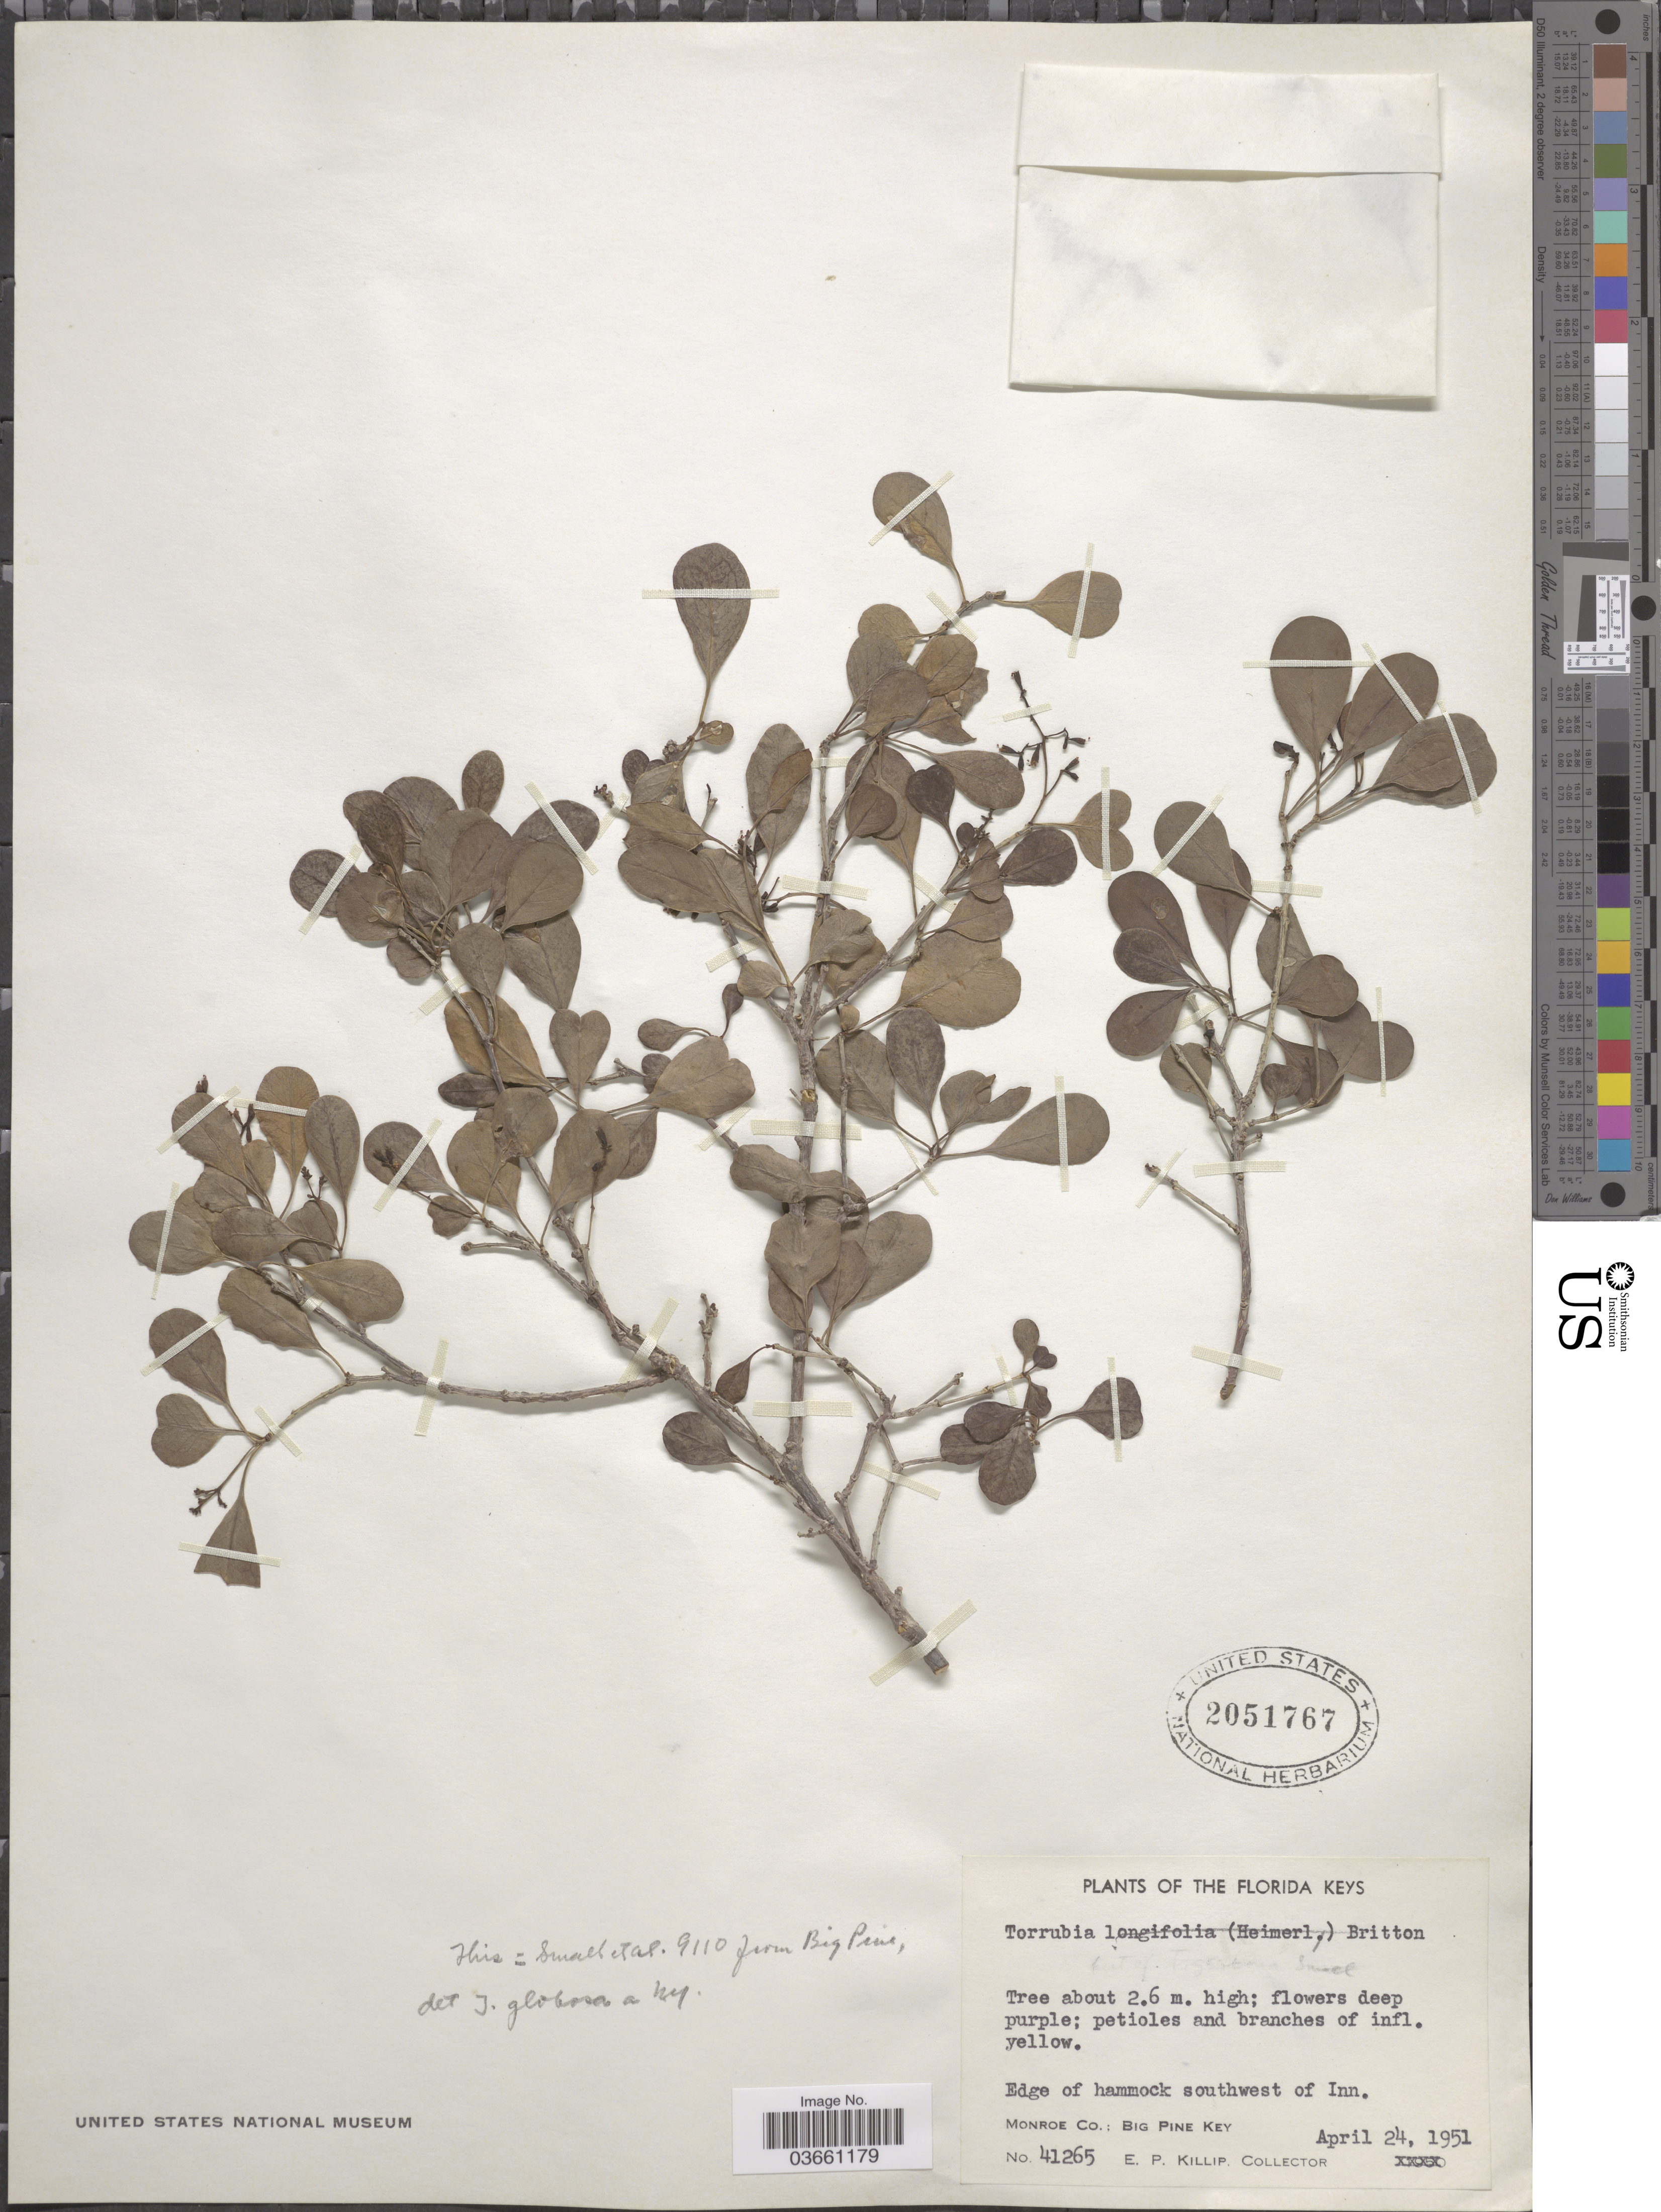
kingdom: Plantae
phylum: Tracheophyta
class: Magnoliopsida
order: Caryophyllales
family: Nyctaginaceae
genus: Guapira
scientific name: Guapira discolor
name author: (Spreng.) Little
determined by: Strong, Mark T., (BOT), Smithsonian Institution - National Museum of Natural History (UNITED STATES)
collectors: E. P. Killip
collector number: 41265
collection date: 1951-04-24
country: United States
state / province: Florida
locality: Florida Keys. Edge of hammock southwest of Inn. Monroe Co.: Big Pine Key.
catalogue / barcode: US 2051767